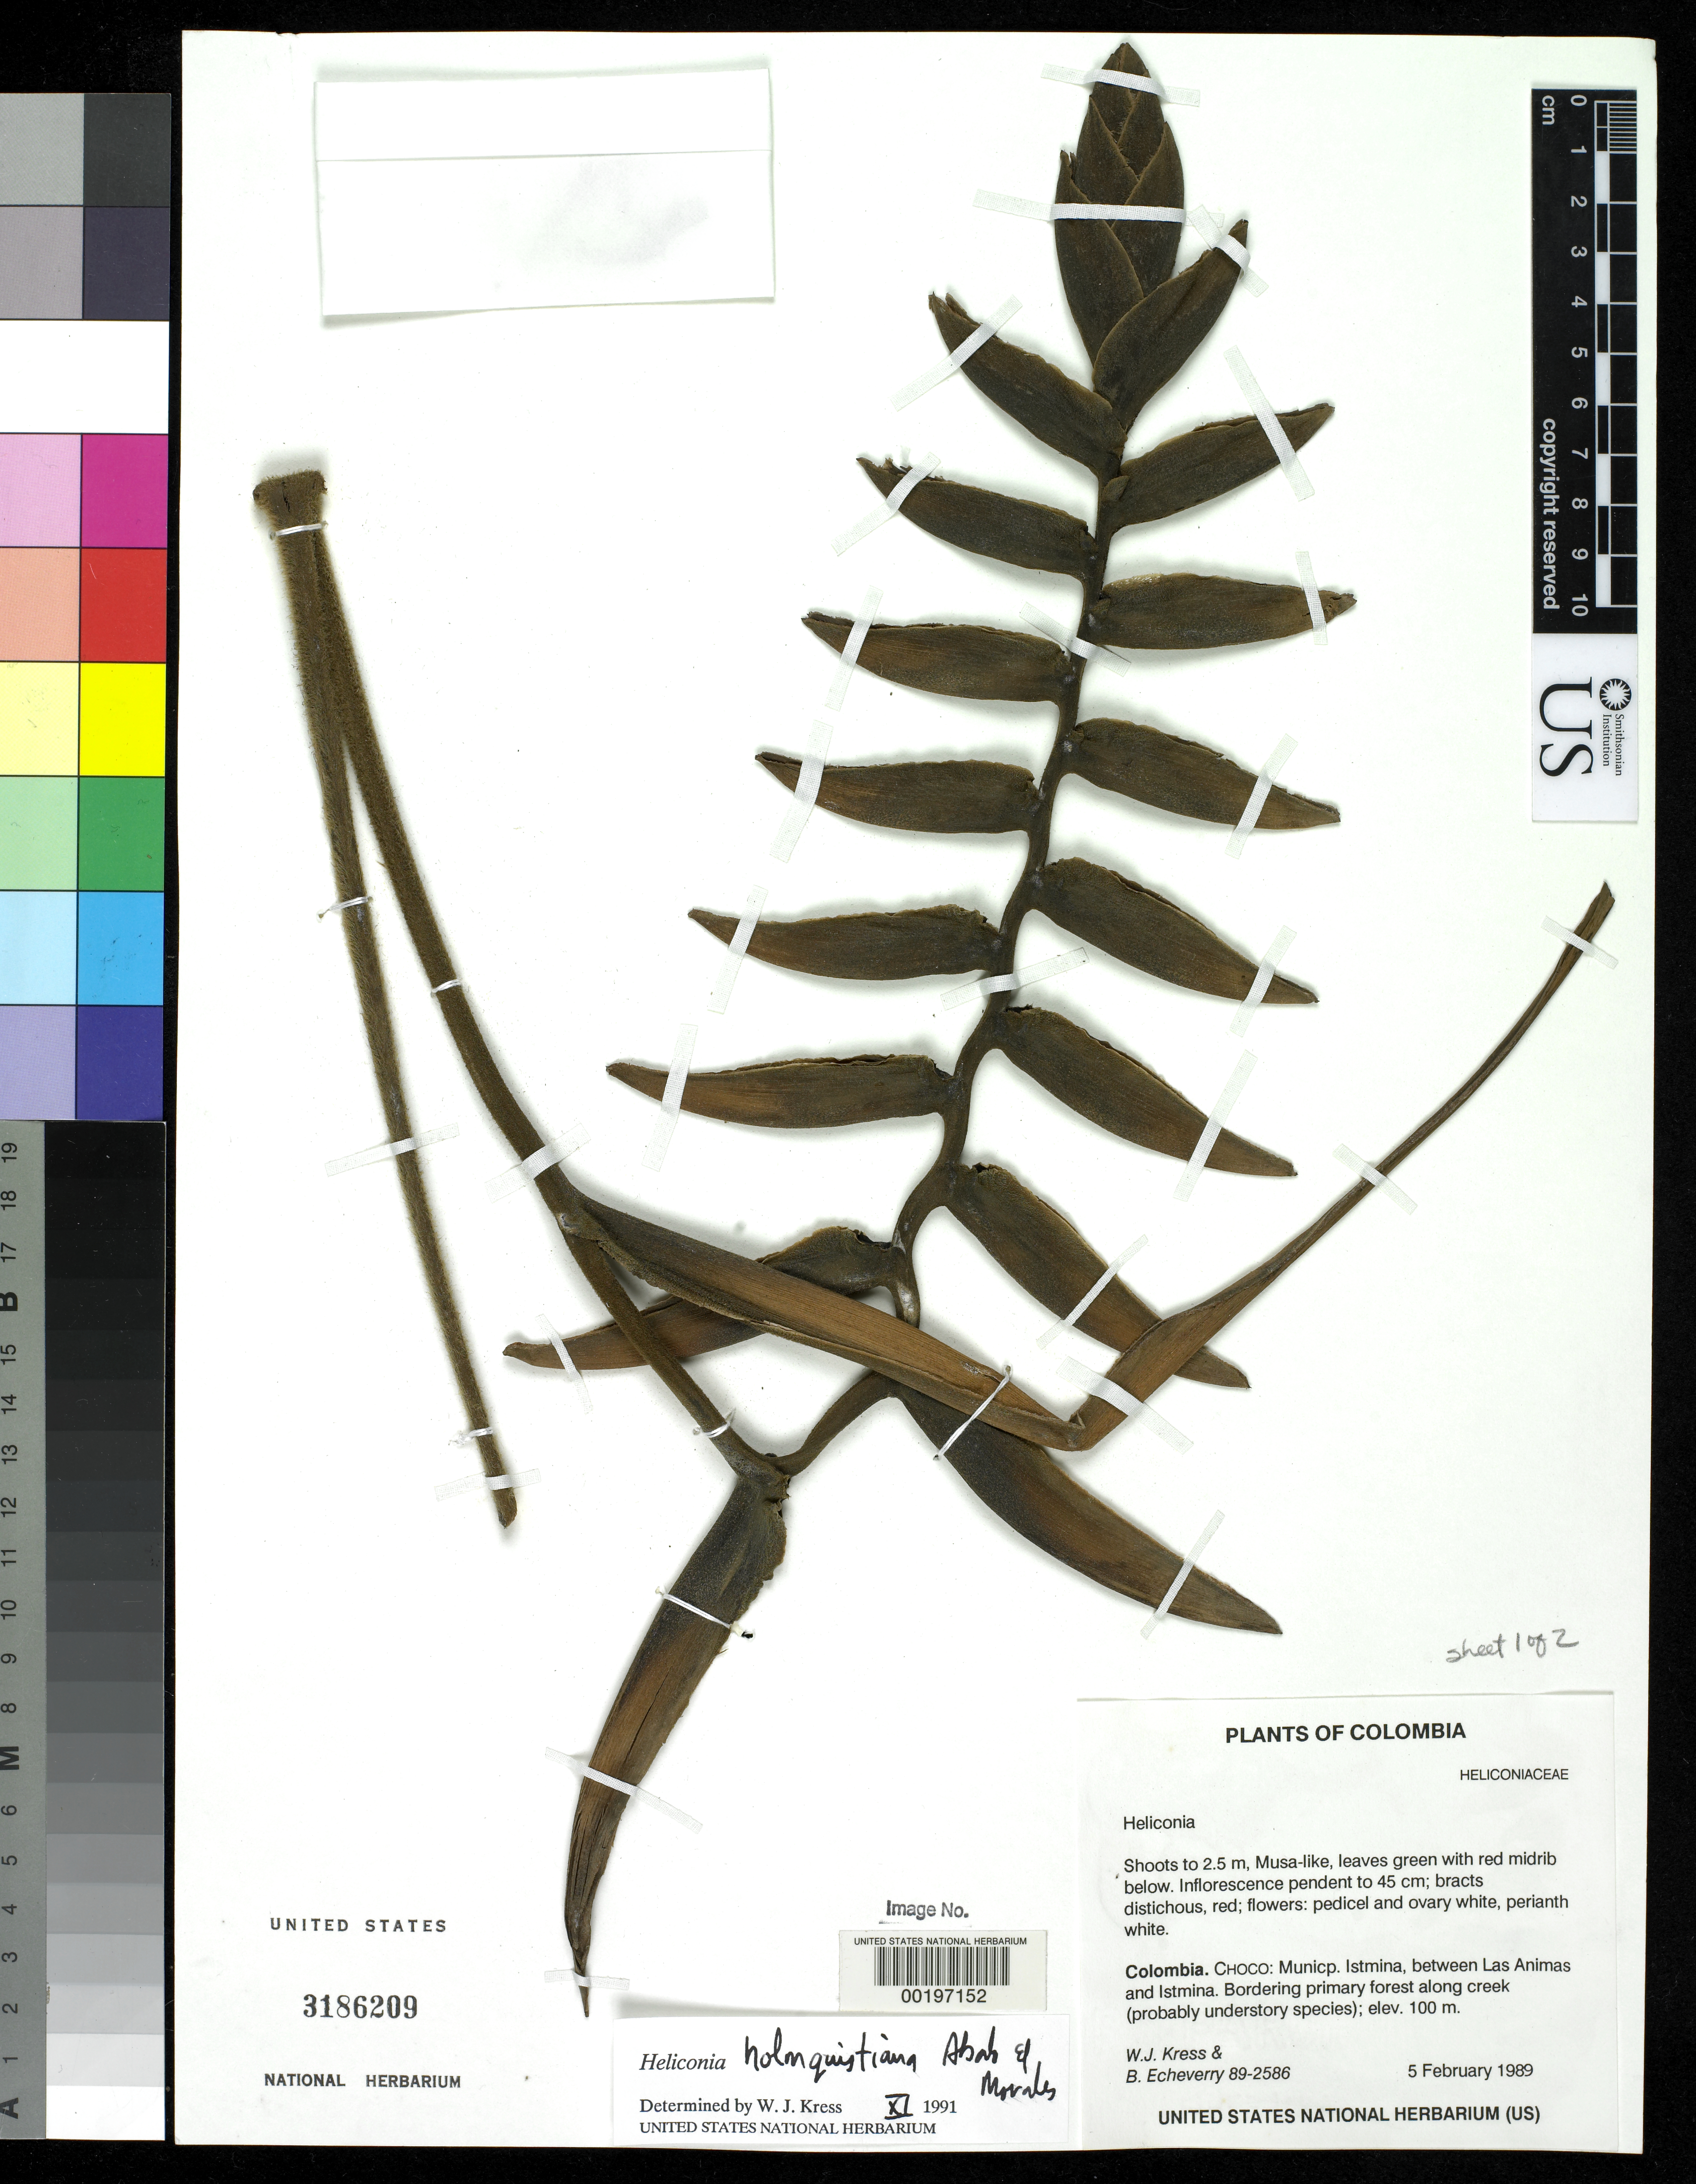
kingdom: Plantae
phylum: Tracheophyta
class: Liliopsida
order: Zingiberales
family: Heliconiaceae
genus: Heliconia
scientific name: Heliconia holmquistiana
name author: Abalo & G. Morales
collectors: W. J. Kress & B. Echeverry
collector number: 89-2586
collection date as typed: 05 Feb 1989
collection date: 1989-02-05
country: Colombia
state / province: Chocó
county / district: Istmina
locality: Between las Animas and IstMina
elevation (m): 100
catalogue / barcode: US 3186209